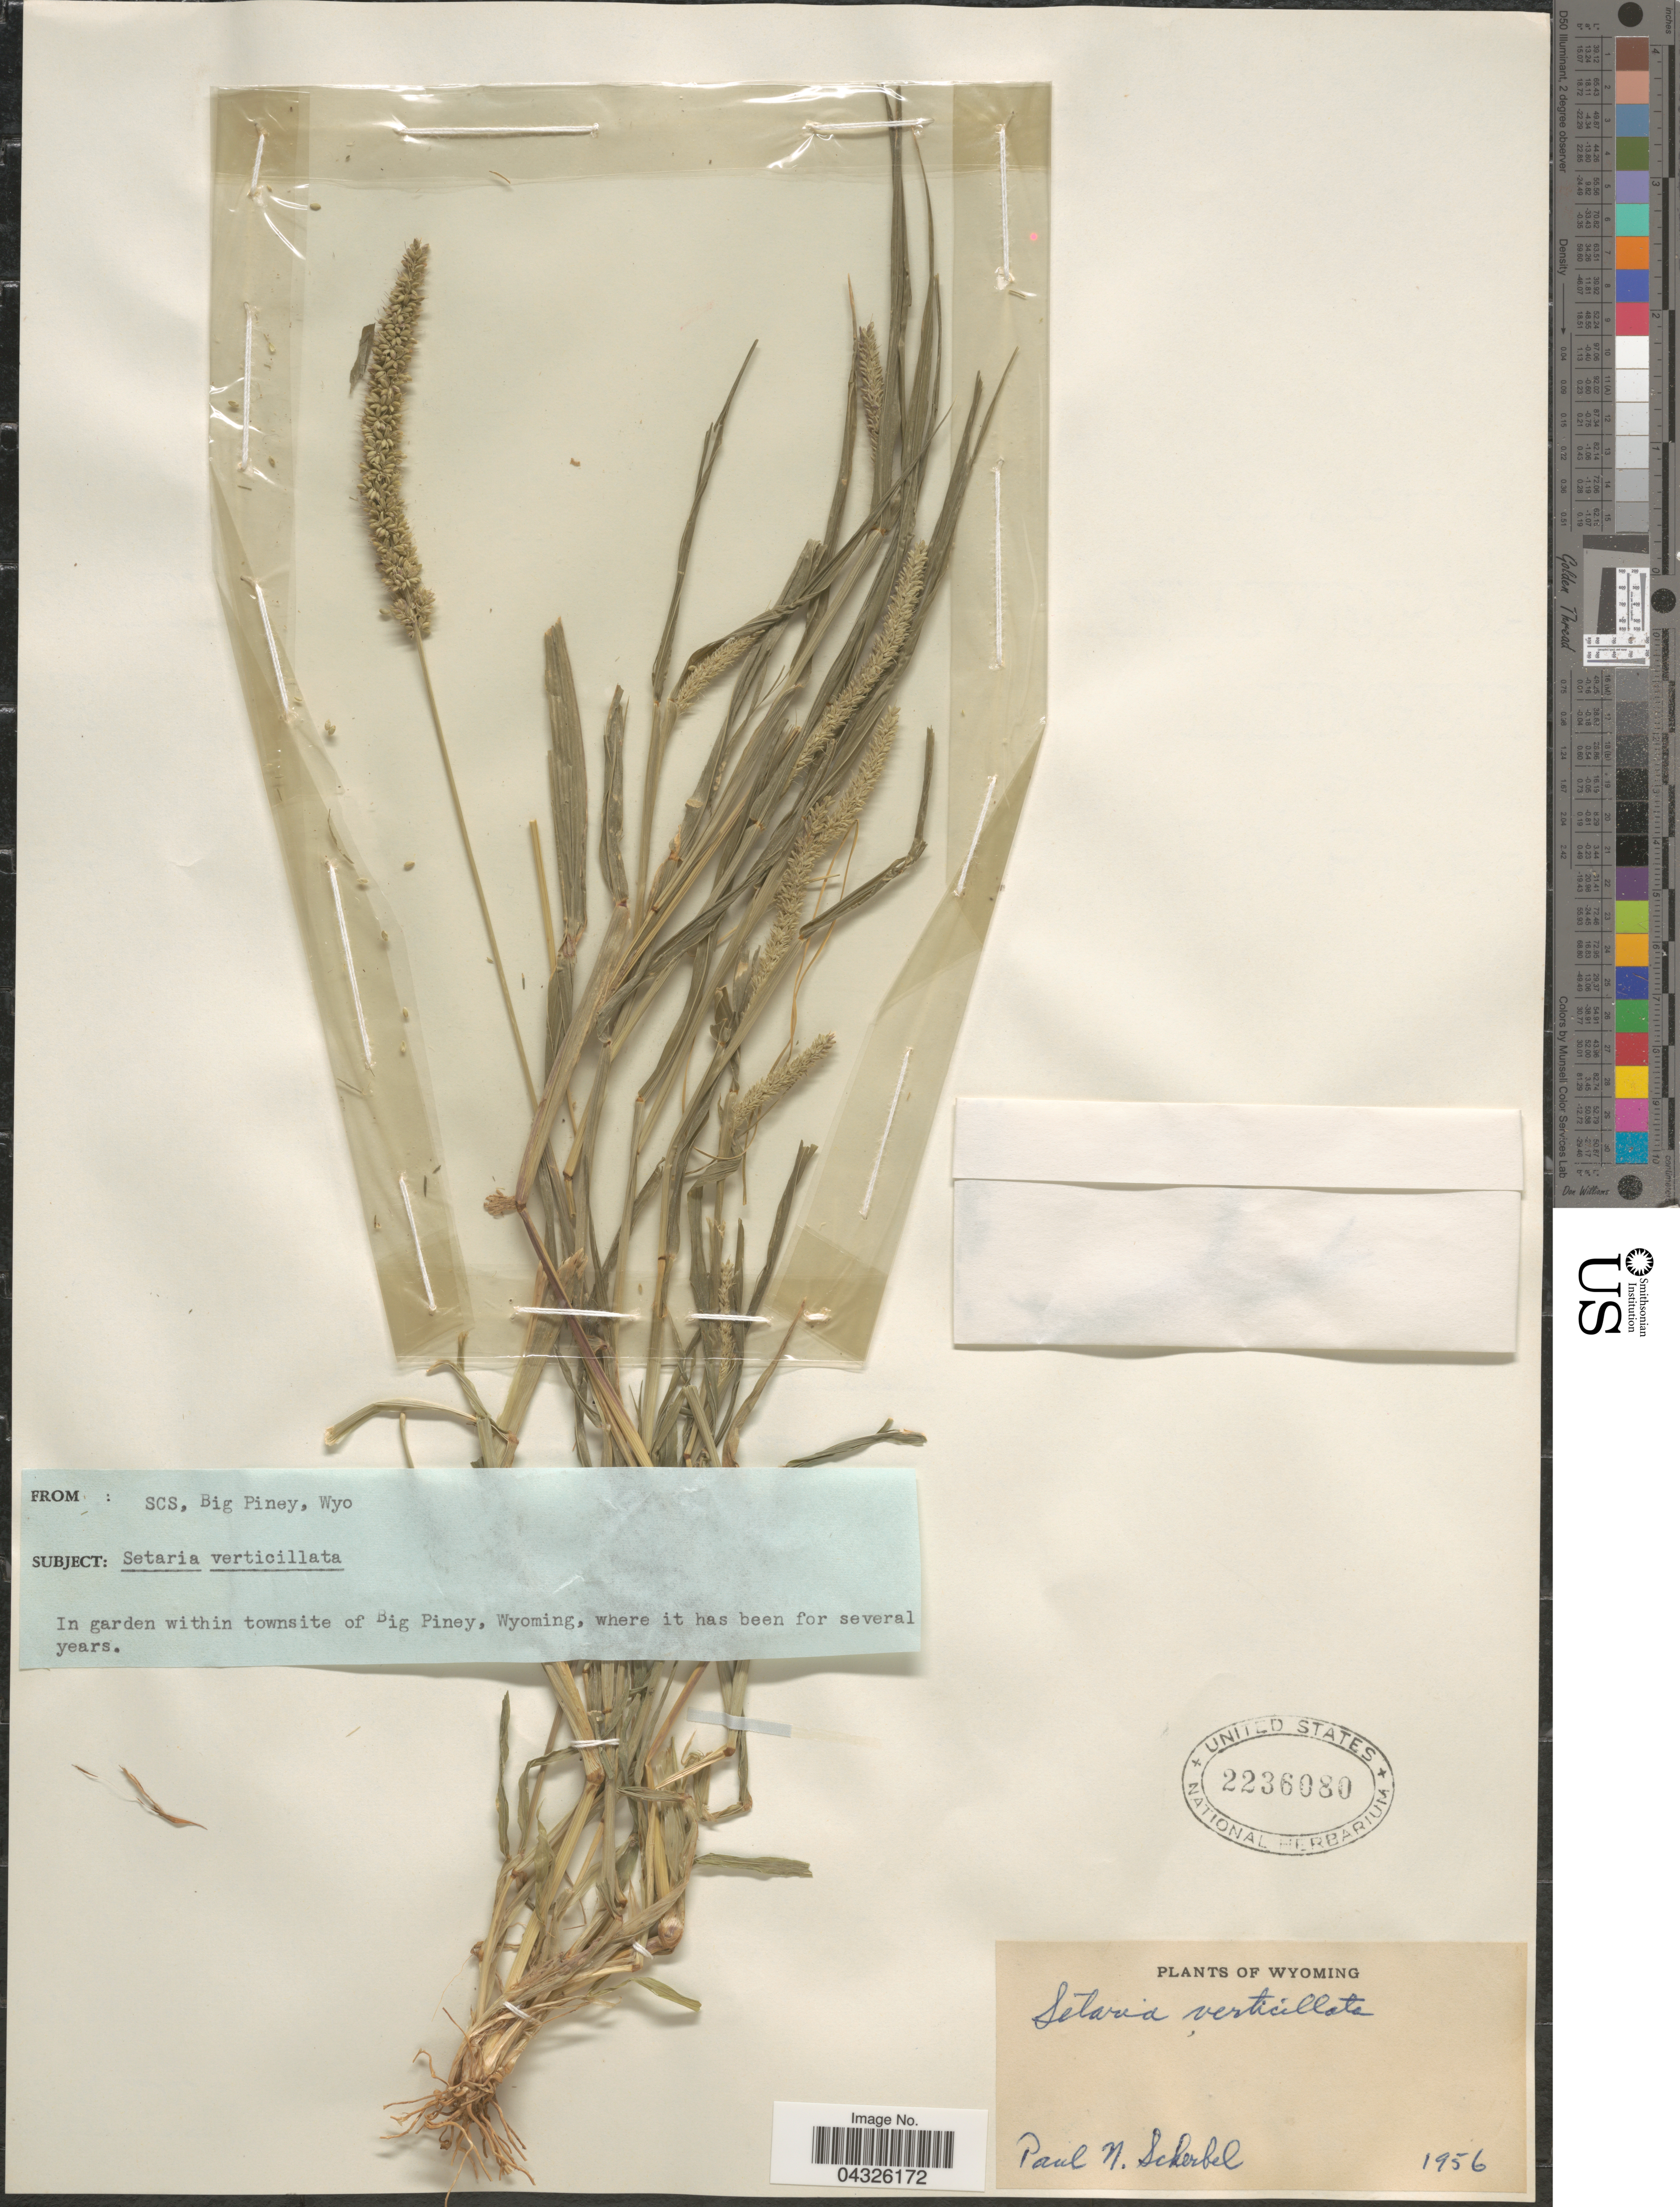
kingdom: Plantae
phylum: Tracheophyta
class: Liliopsida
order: Poales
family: Poaceae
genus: Setaria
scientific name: Setaria verticillata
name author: (L.) P. Beauv.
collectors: P. Scherbel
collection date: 1956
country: United States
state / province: Wyoming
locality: In garden within townsite of Big Piney.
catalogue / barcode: US 2236080